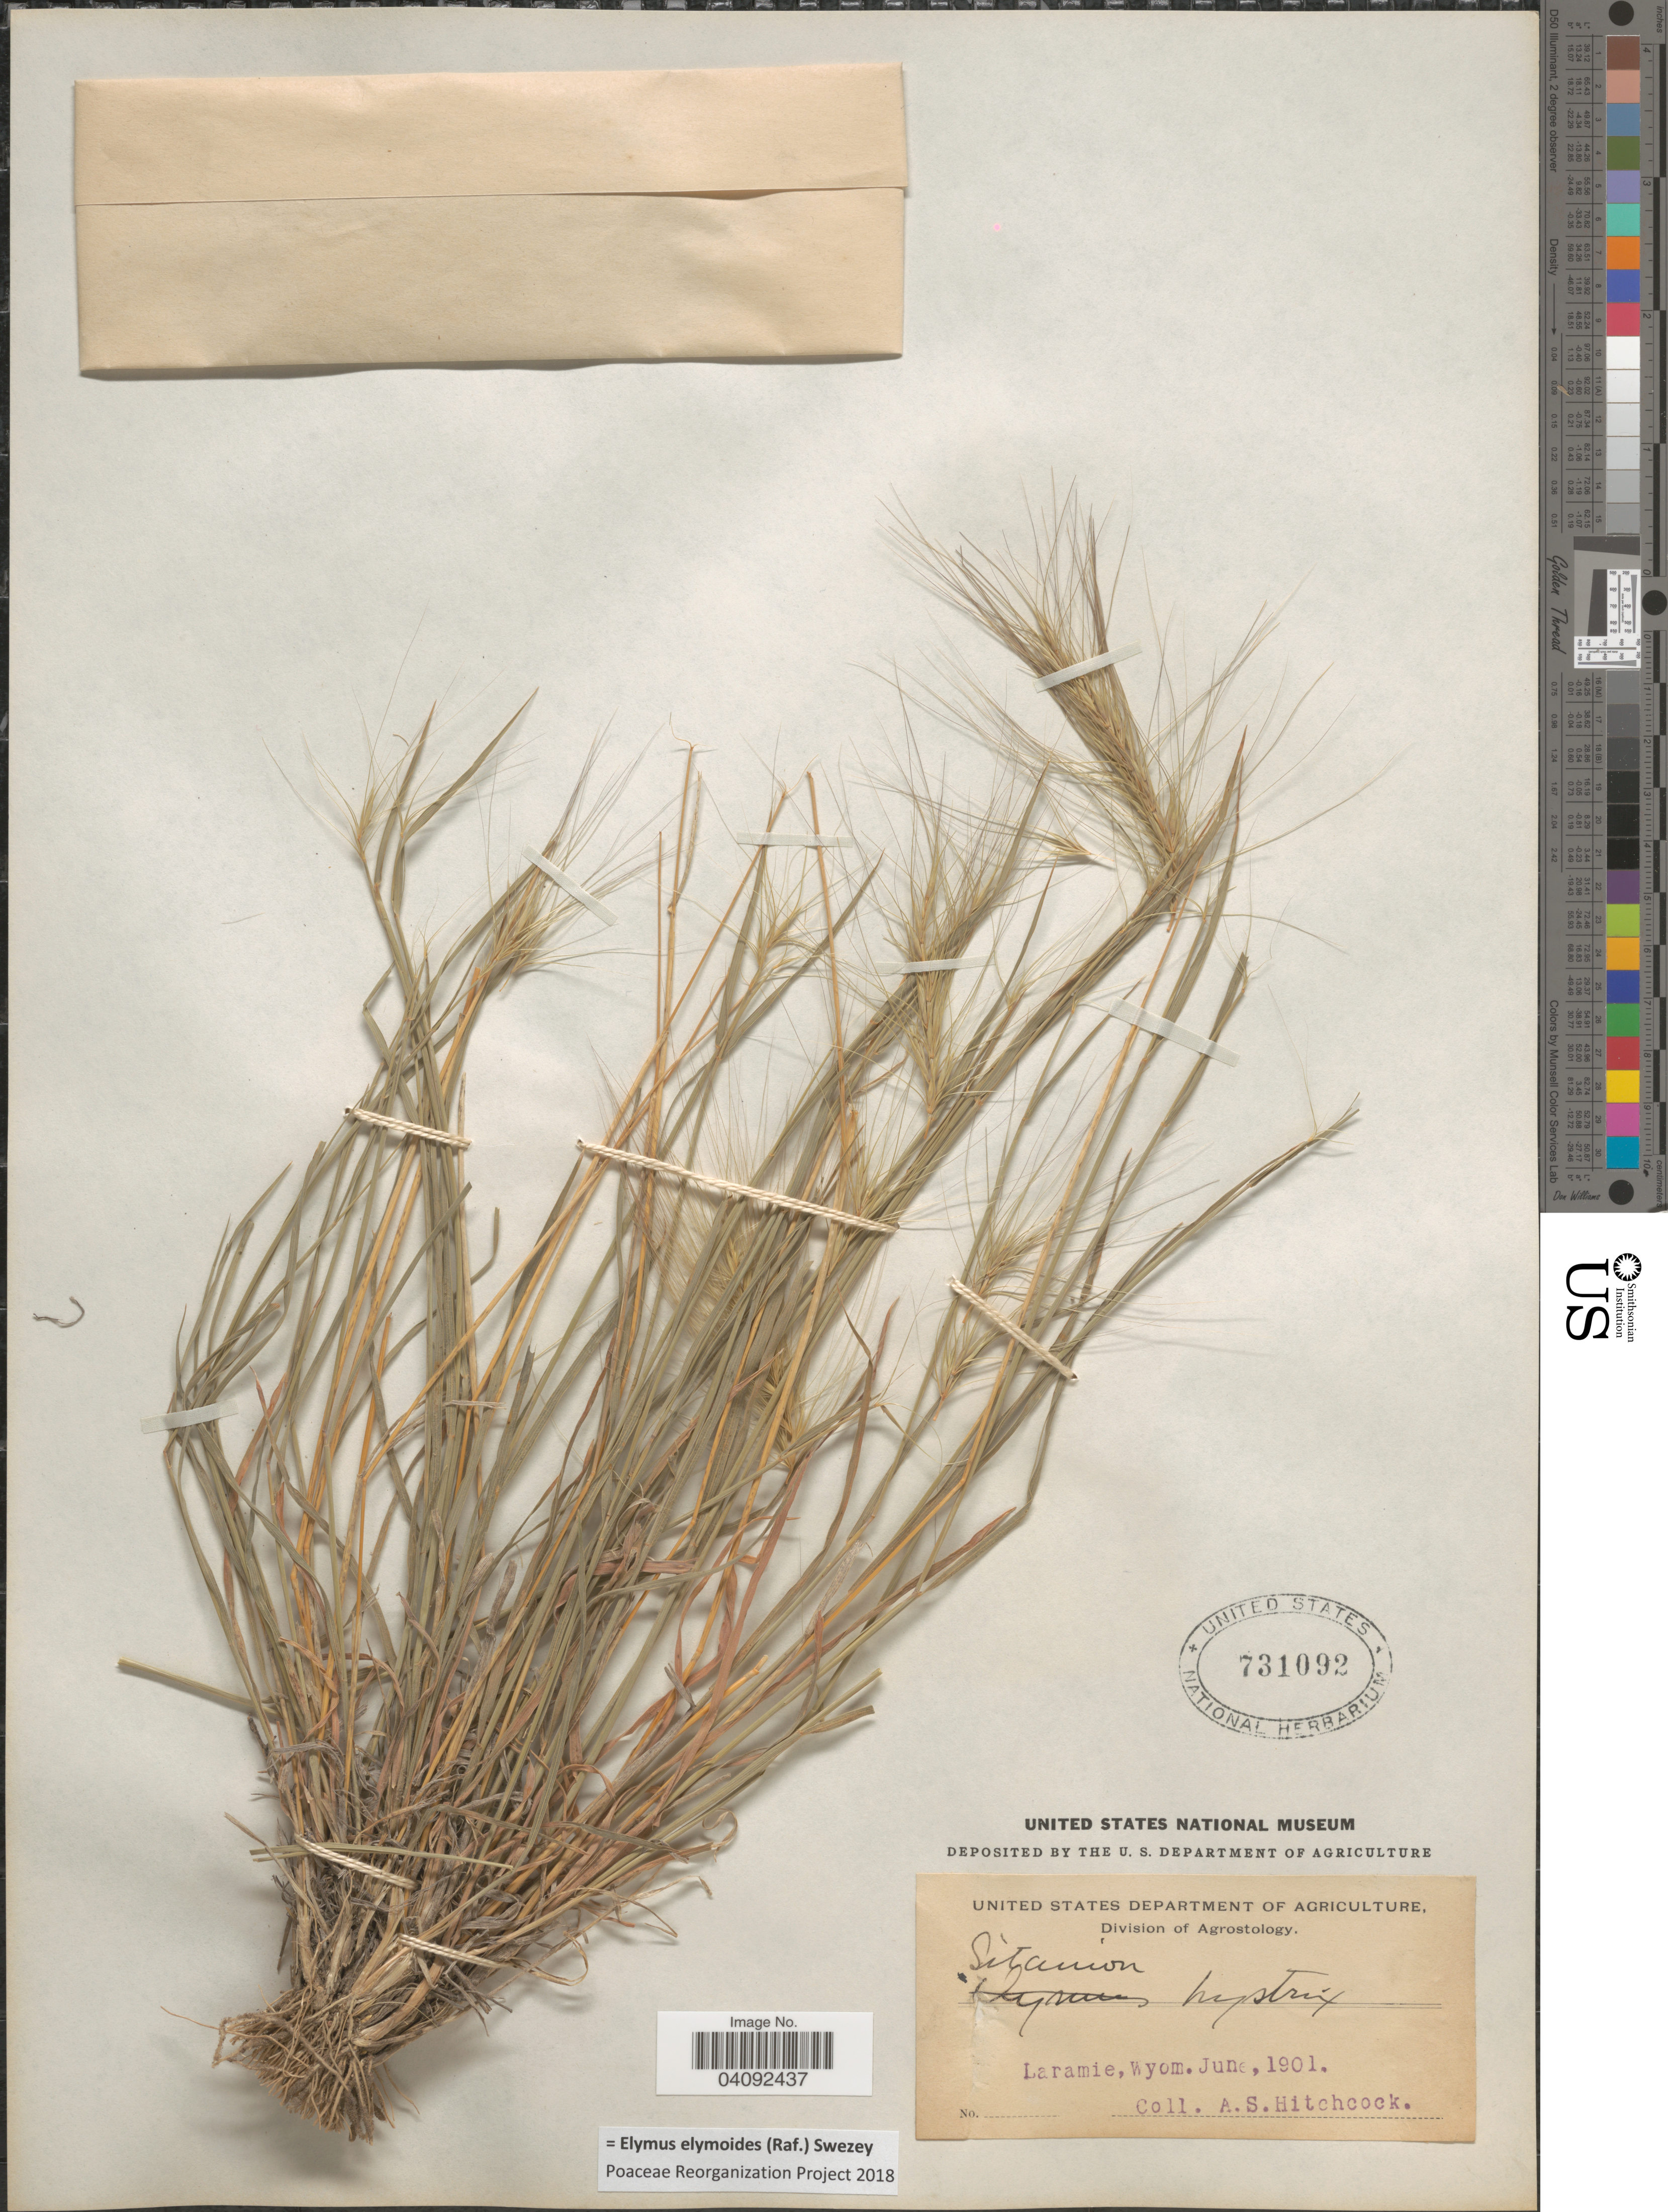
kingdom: Plantae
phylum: Tracheophyta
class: Liliopsida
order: Poales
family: Poaceae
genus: Elymus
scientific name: Elymus elymoides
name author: (Raf.) Swezey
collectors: A. S. Hitchcock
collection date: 1901-06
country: United States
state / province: Wyoming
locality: Laramie.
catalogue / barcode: US 731092